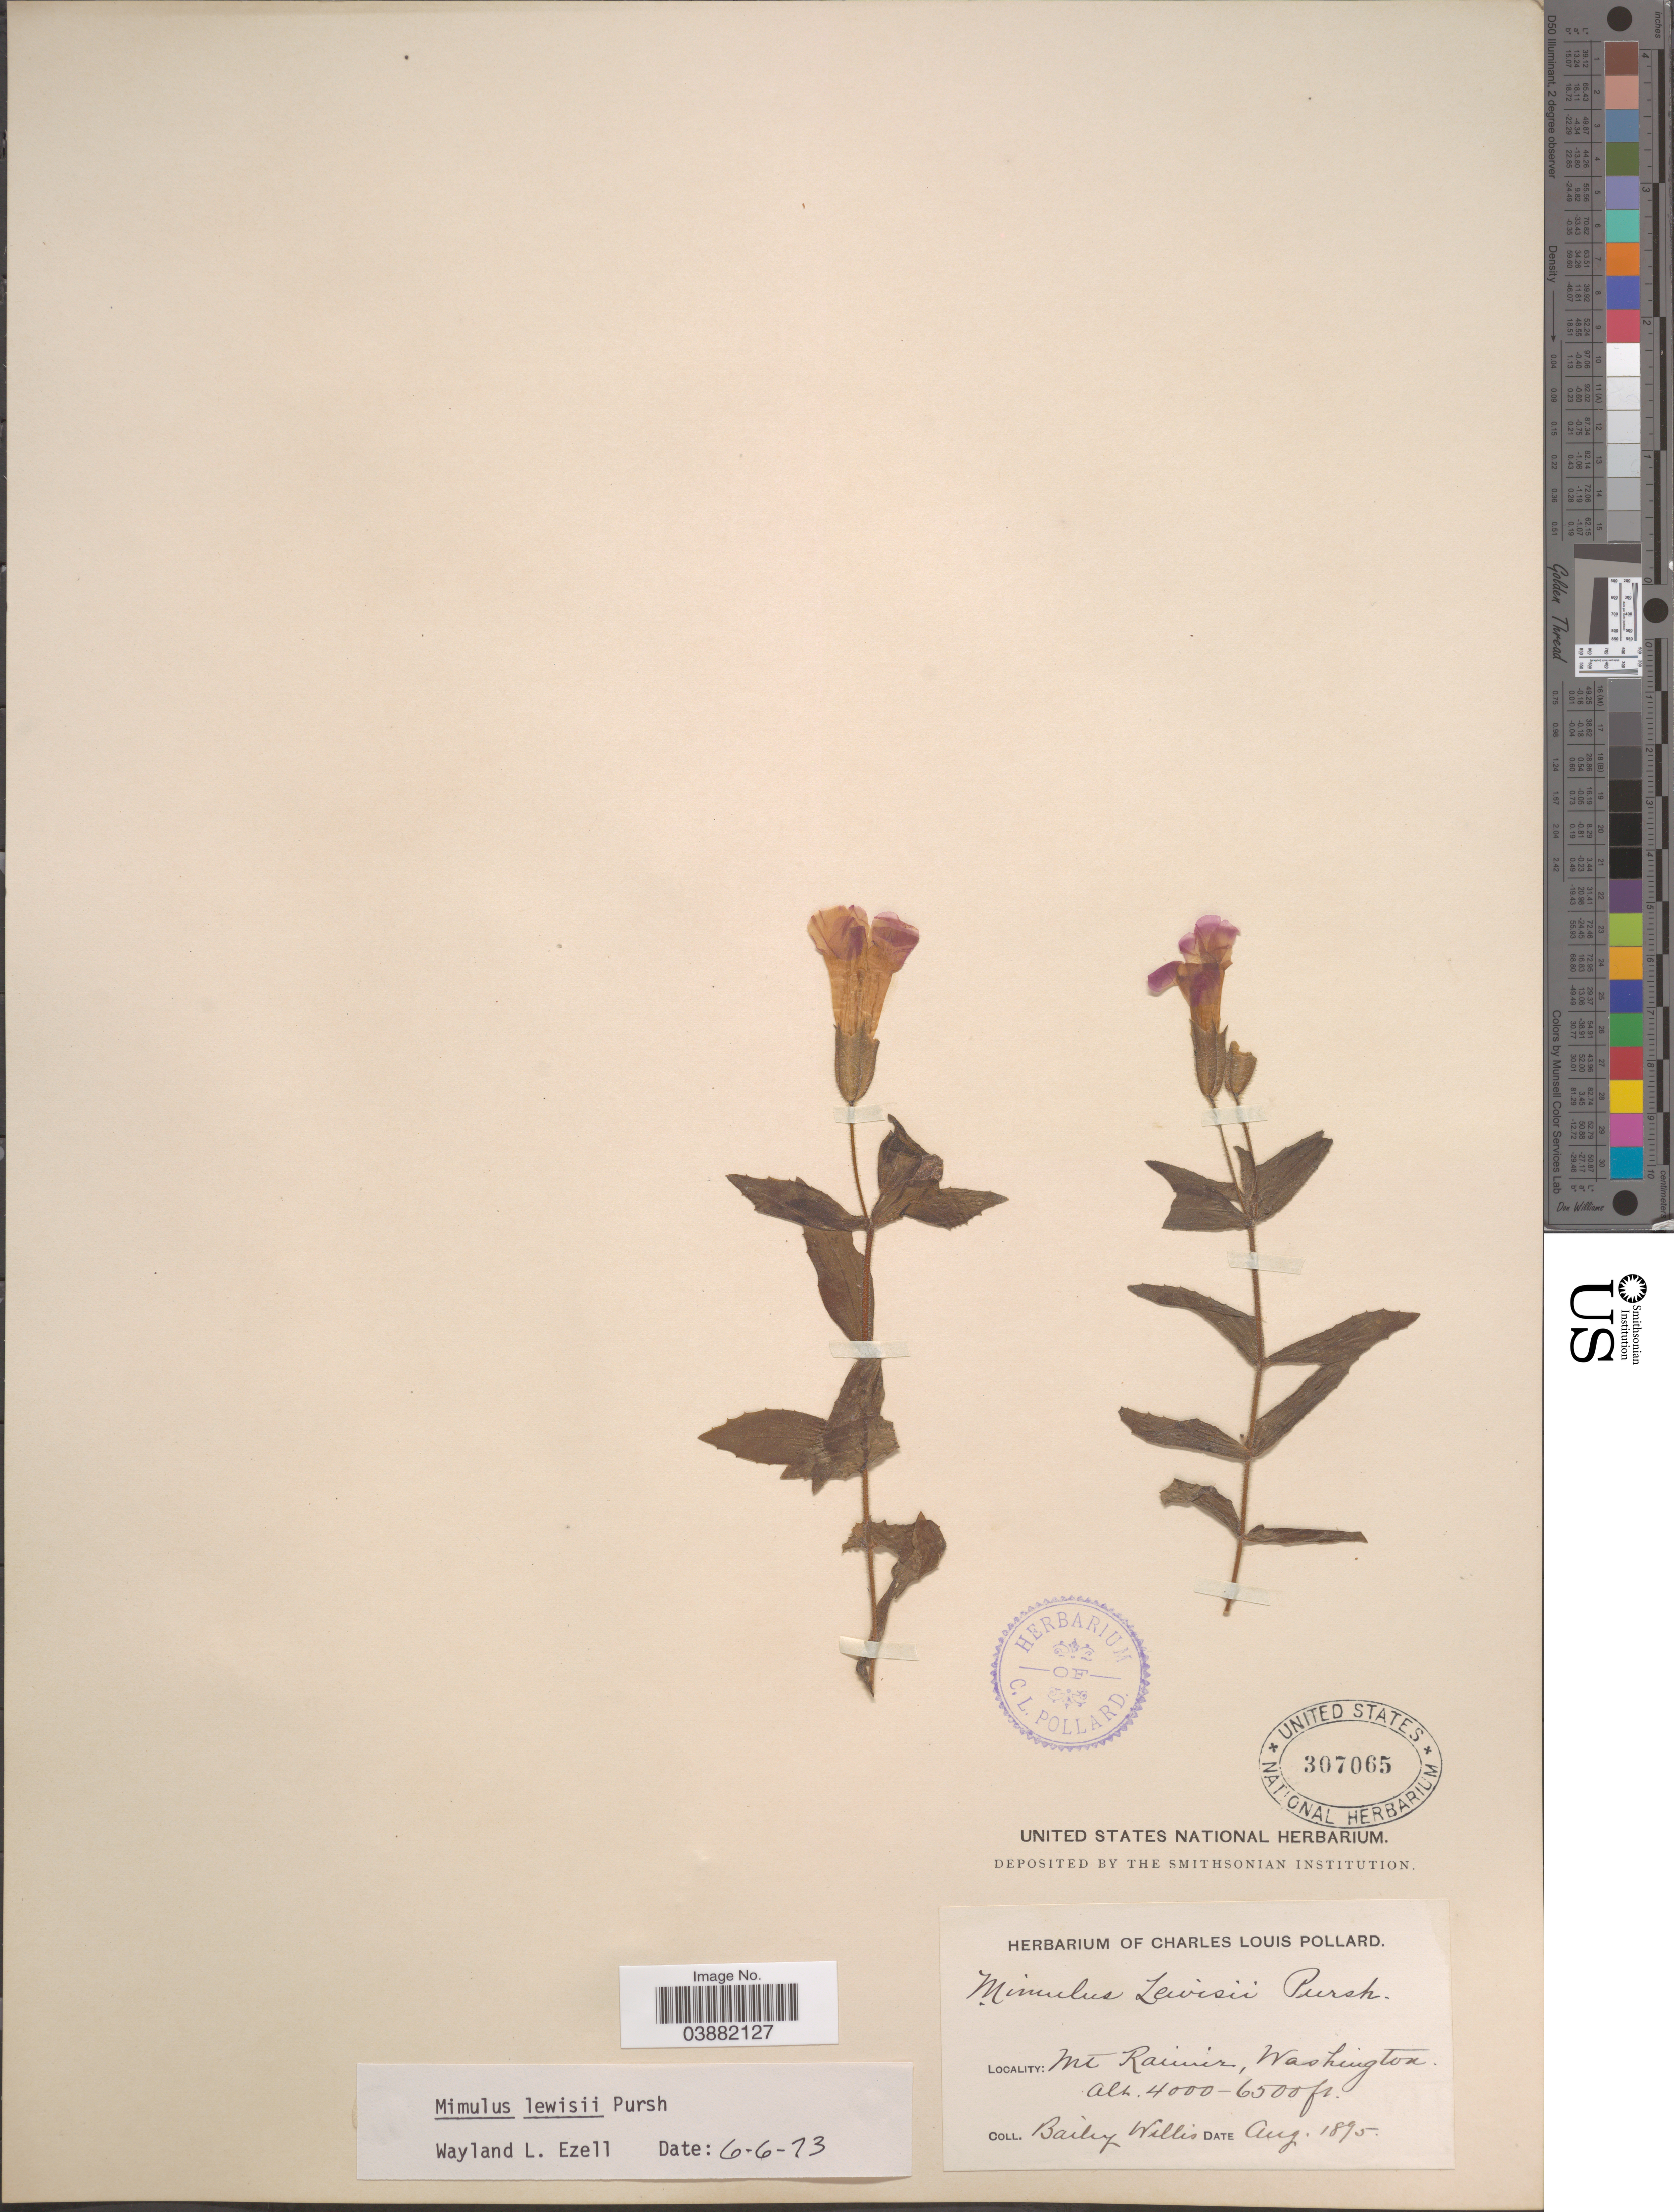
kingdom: Plantae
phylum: Tracheophyta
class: Magnoliopsida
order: Lamiales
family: Phrymaceae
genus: Mimulus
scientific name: Mimulus lewisii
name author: Pursh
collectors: B. Willis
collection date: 1895-08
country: United States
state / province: Washington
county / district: Pierce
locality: Mt Rainier.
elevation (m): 1219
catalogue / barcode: US 307065